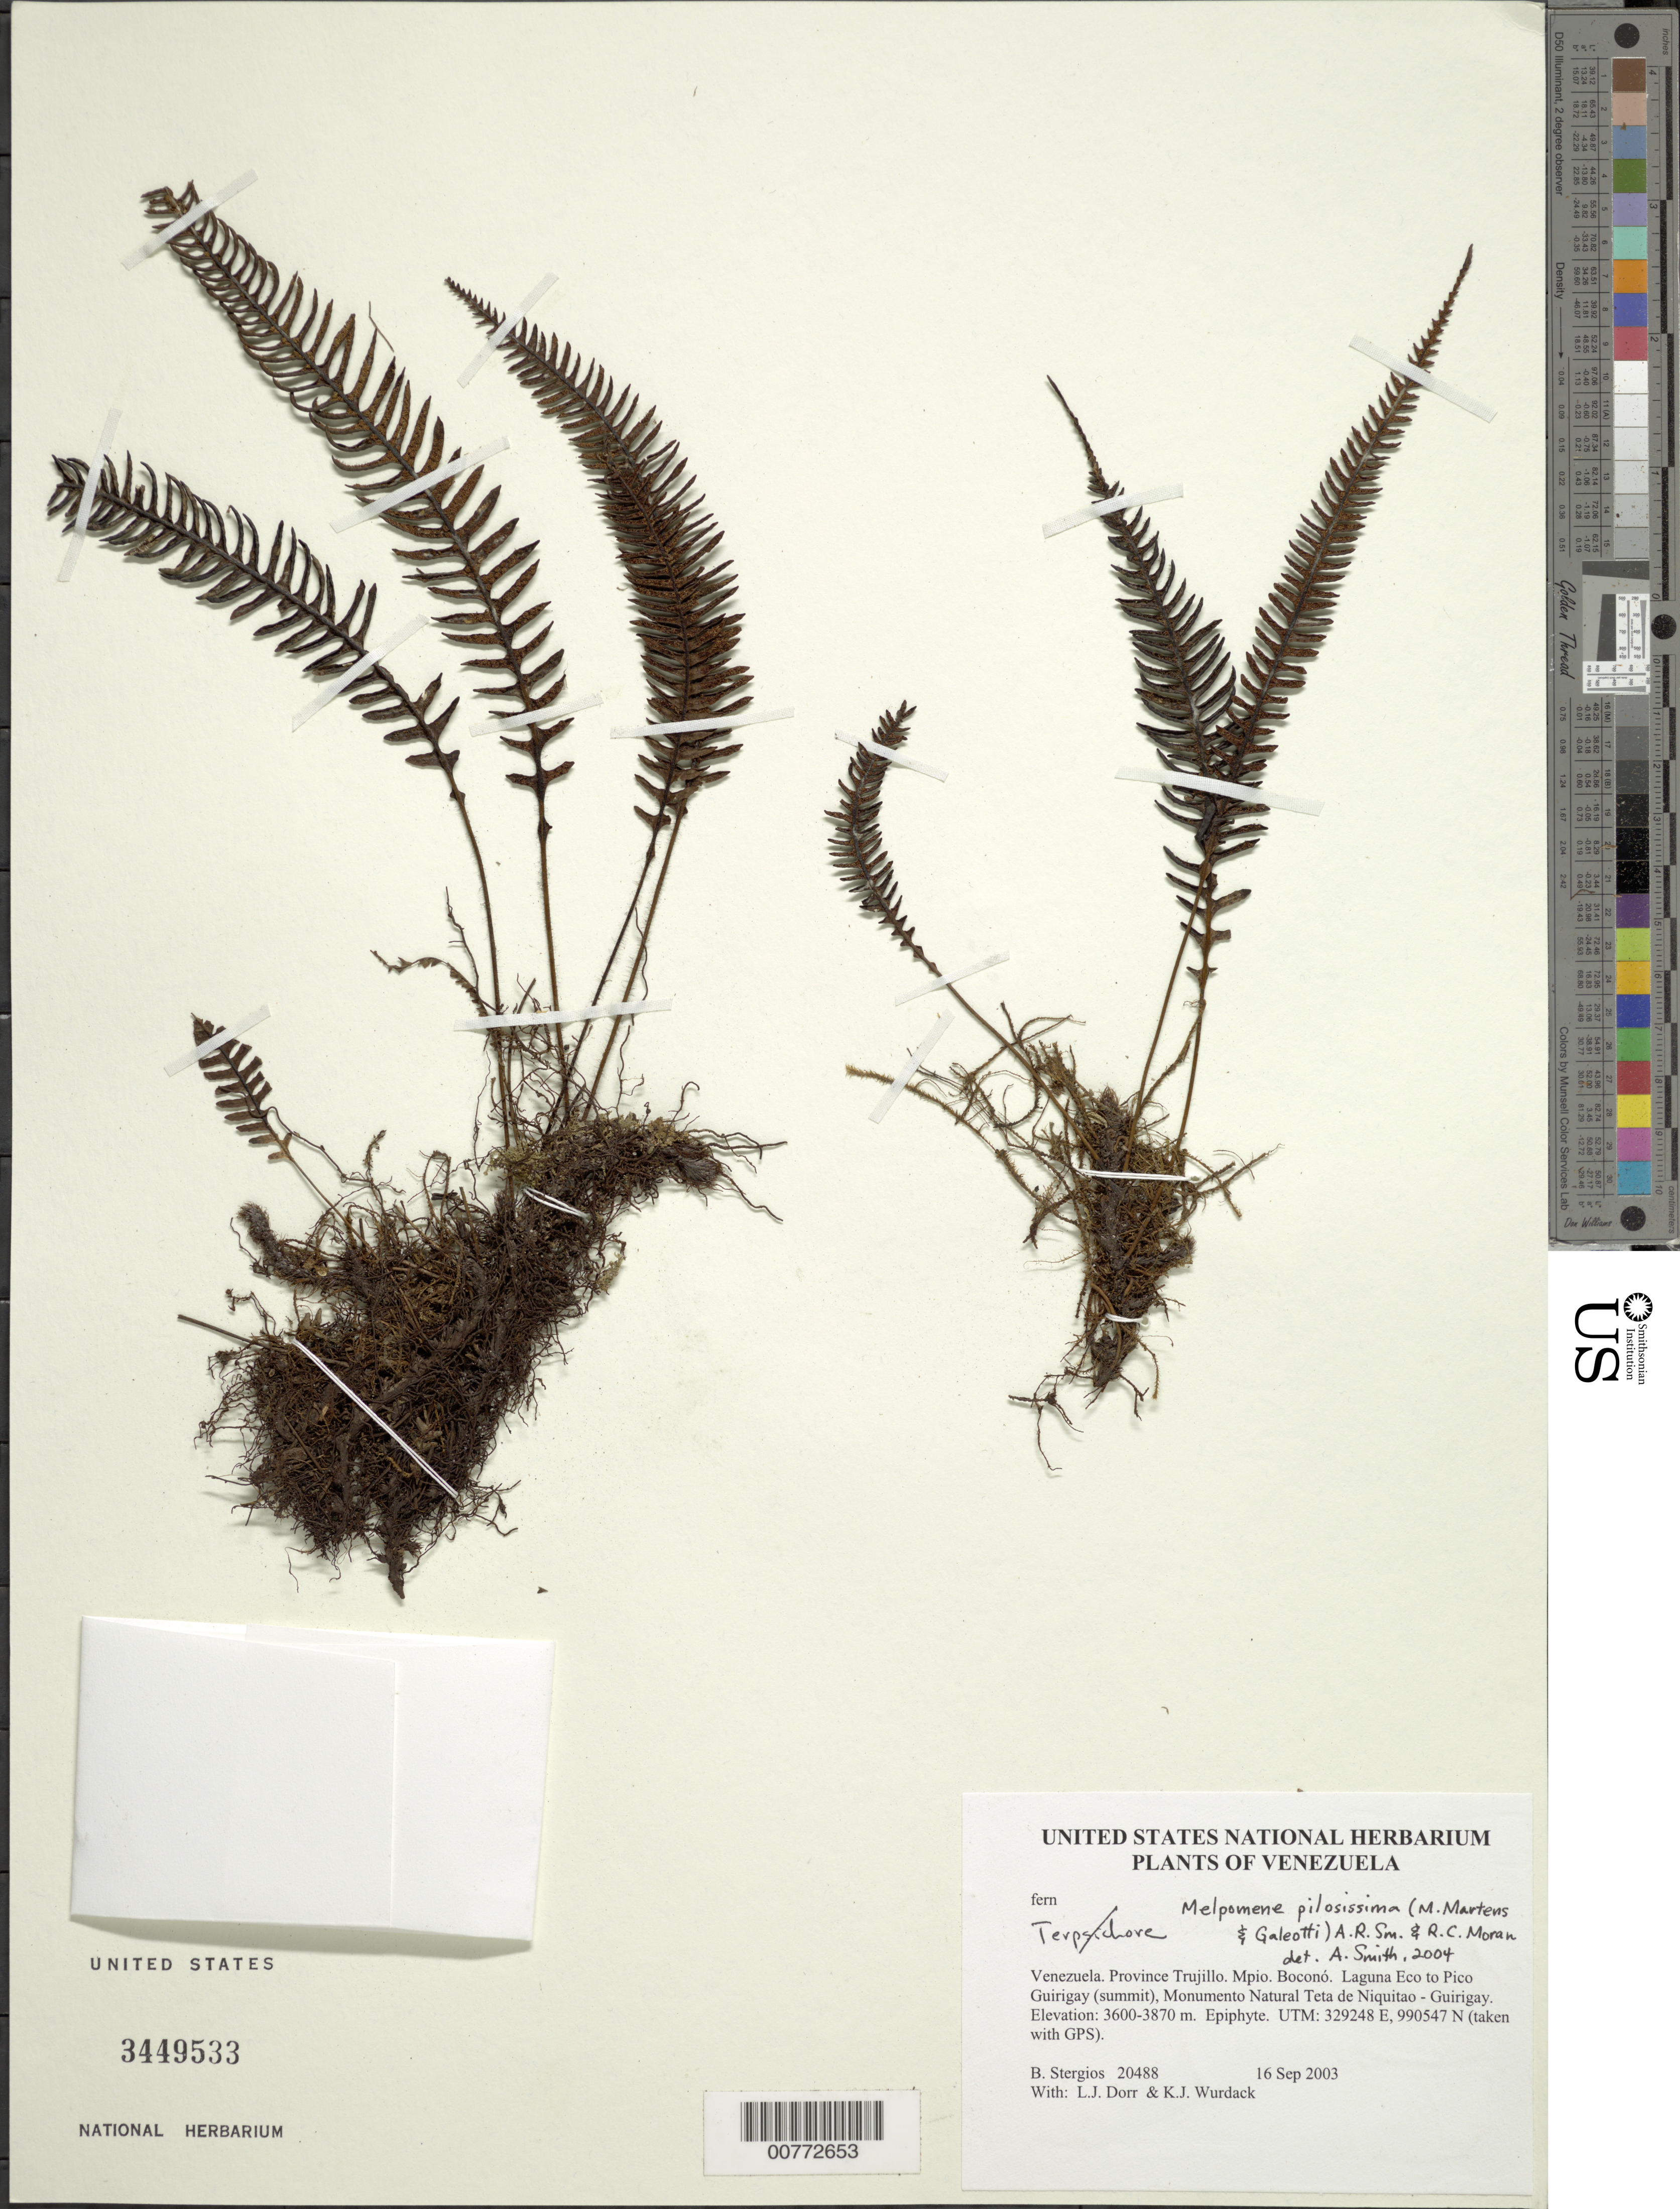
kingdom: Plantae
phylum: Tracheophyta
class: Polypodiopsida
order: Polypodiales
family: Polypodiaceae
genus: Melpomene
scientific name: Melpomene pilosissima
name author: (M. Martens & Galeotti) A.R. Sm. & R.C. Moran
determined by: Smith, Alan R., (UC)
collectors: B. G. Stergios, L. J. Dorr & K. Wurdack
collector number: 20488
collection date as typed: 16 Sep 2003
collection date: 2003-09-16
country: Venezuela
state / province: Trujillo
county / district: Boconó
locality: Laguna Eco to Pico Guirigay (summit), Monumento Natural Teta de Niquitao - Guirigay.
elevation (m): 3600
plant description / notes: PORT, US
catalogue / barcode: US 3449533